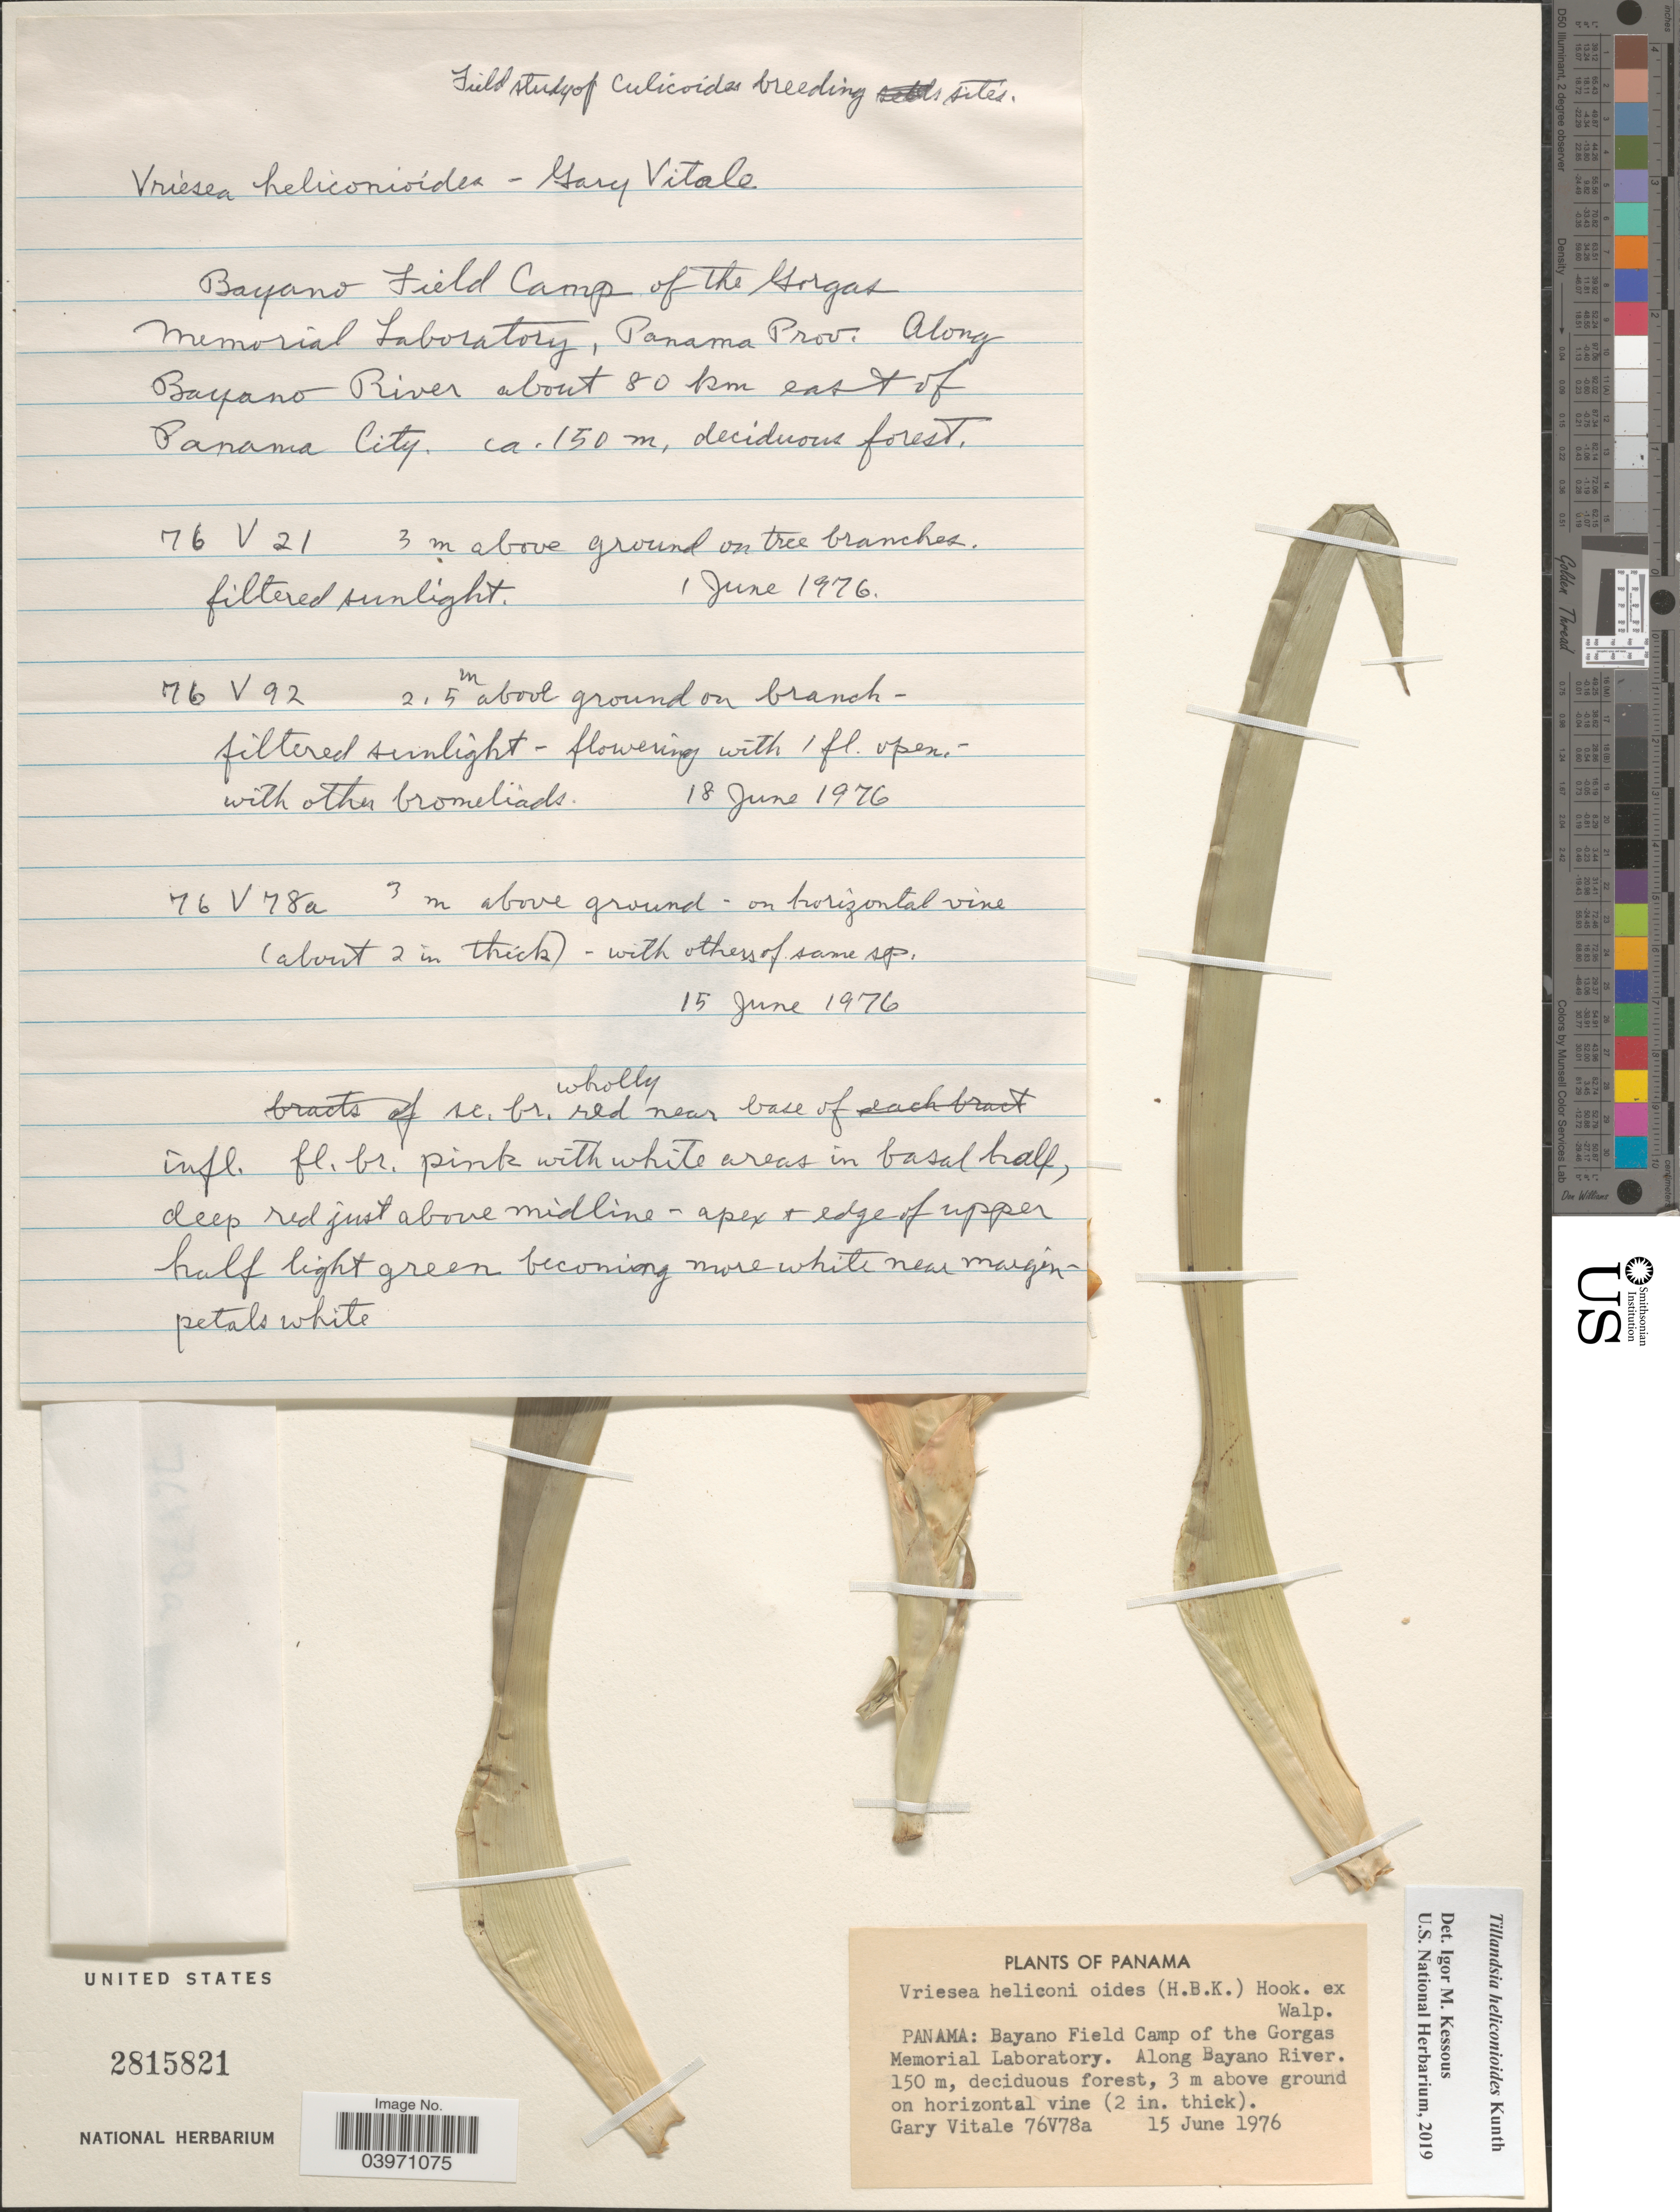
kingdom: Plantae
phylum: Tracheophyta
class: Liliopsida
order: Poales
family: Bromeliaceae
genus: Tillandsia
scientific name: Tillandsia heliconioides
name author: Kunth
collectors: G. Vitale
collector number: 76V78a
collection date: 1976-06-15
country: Panama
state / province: Panamá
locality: Bayano Field Camp of the Gorgas Memorial Laboratory. Along Bayano River.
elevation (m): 150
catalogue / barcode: US 2815821